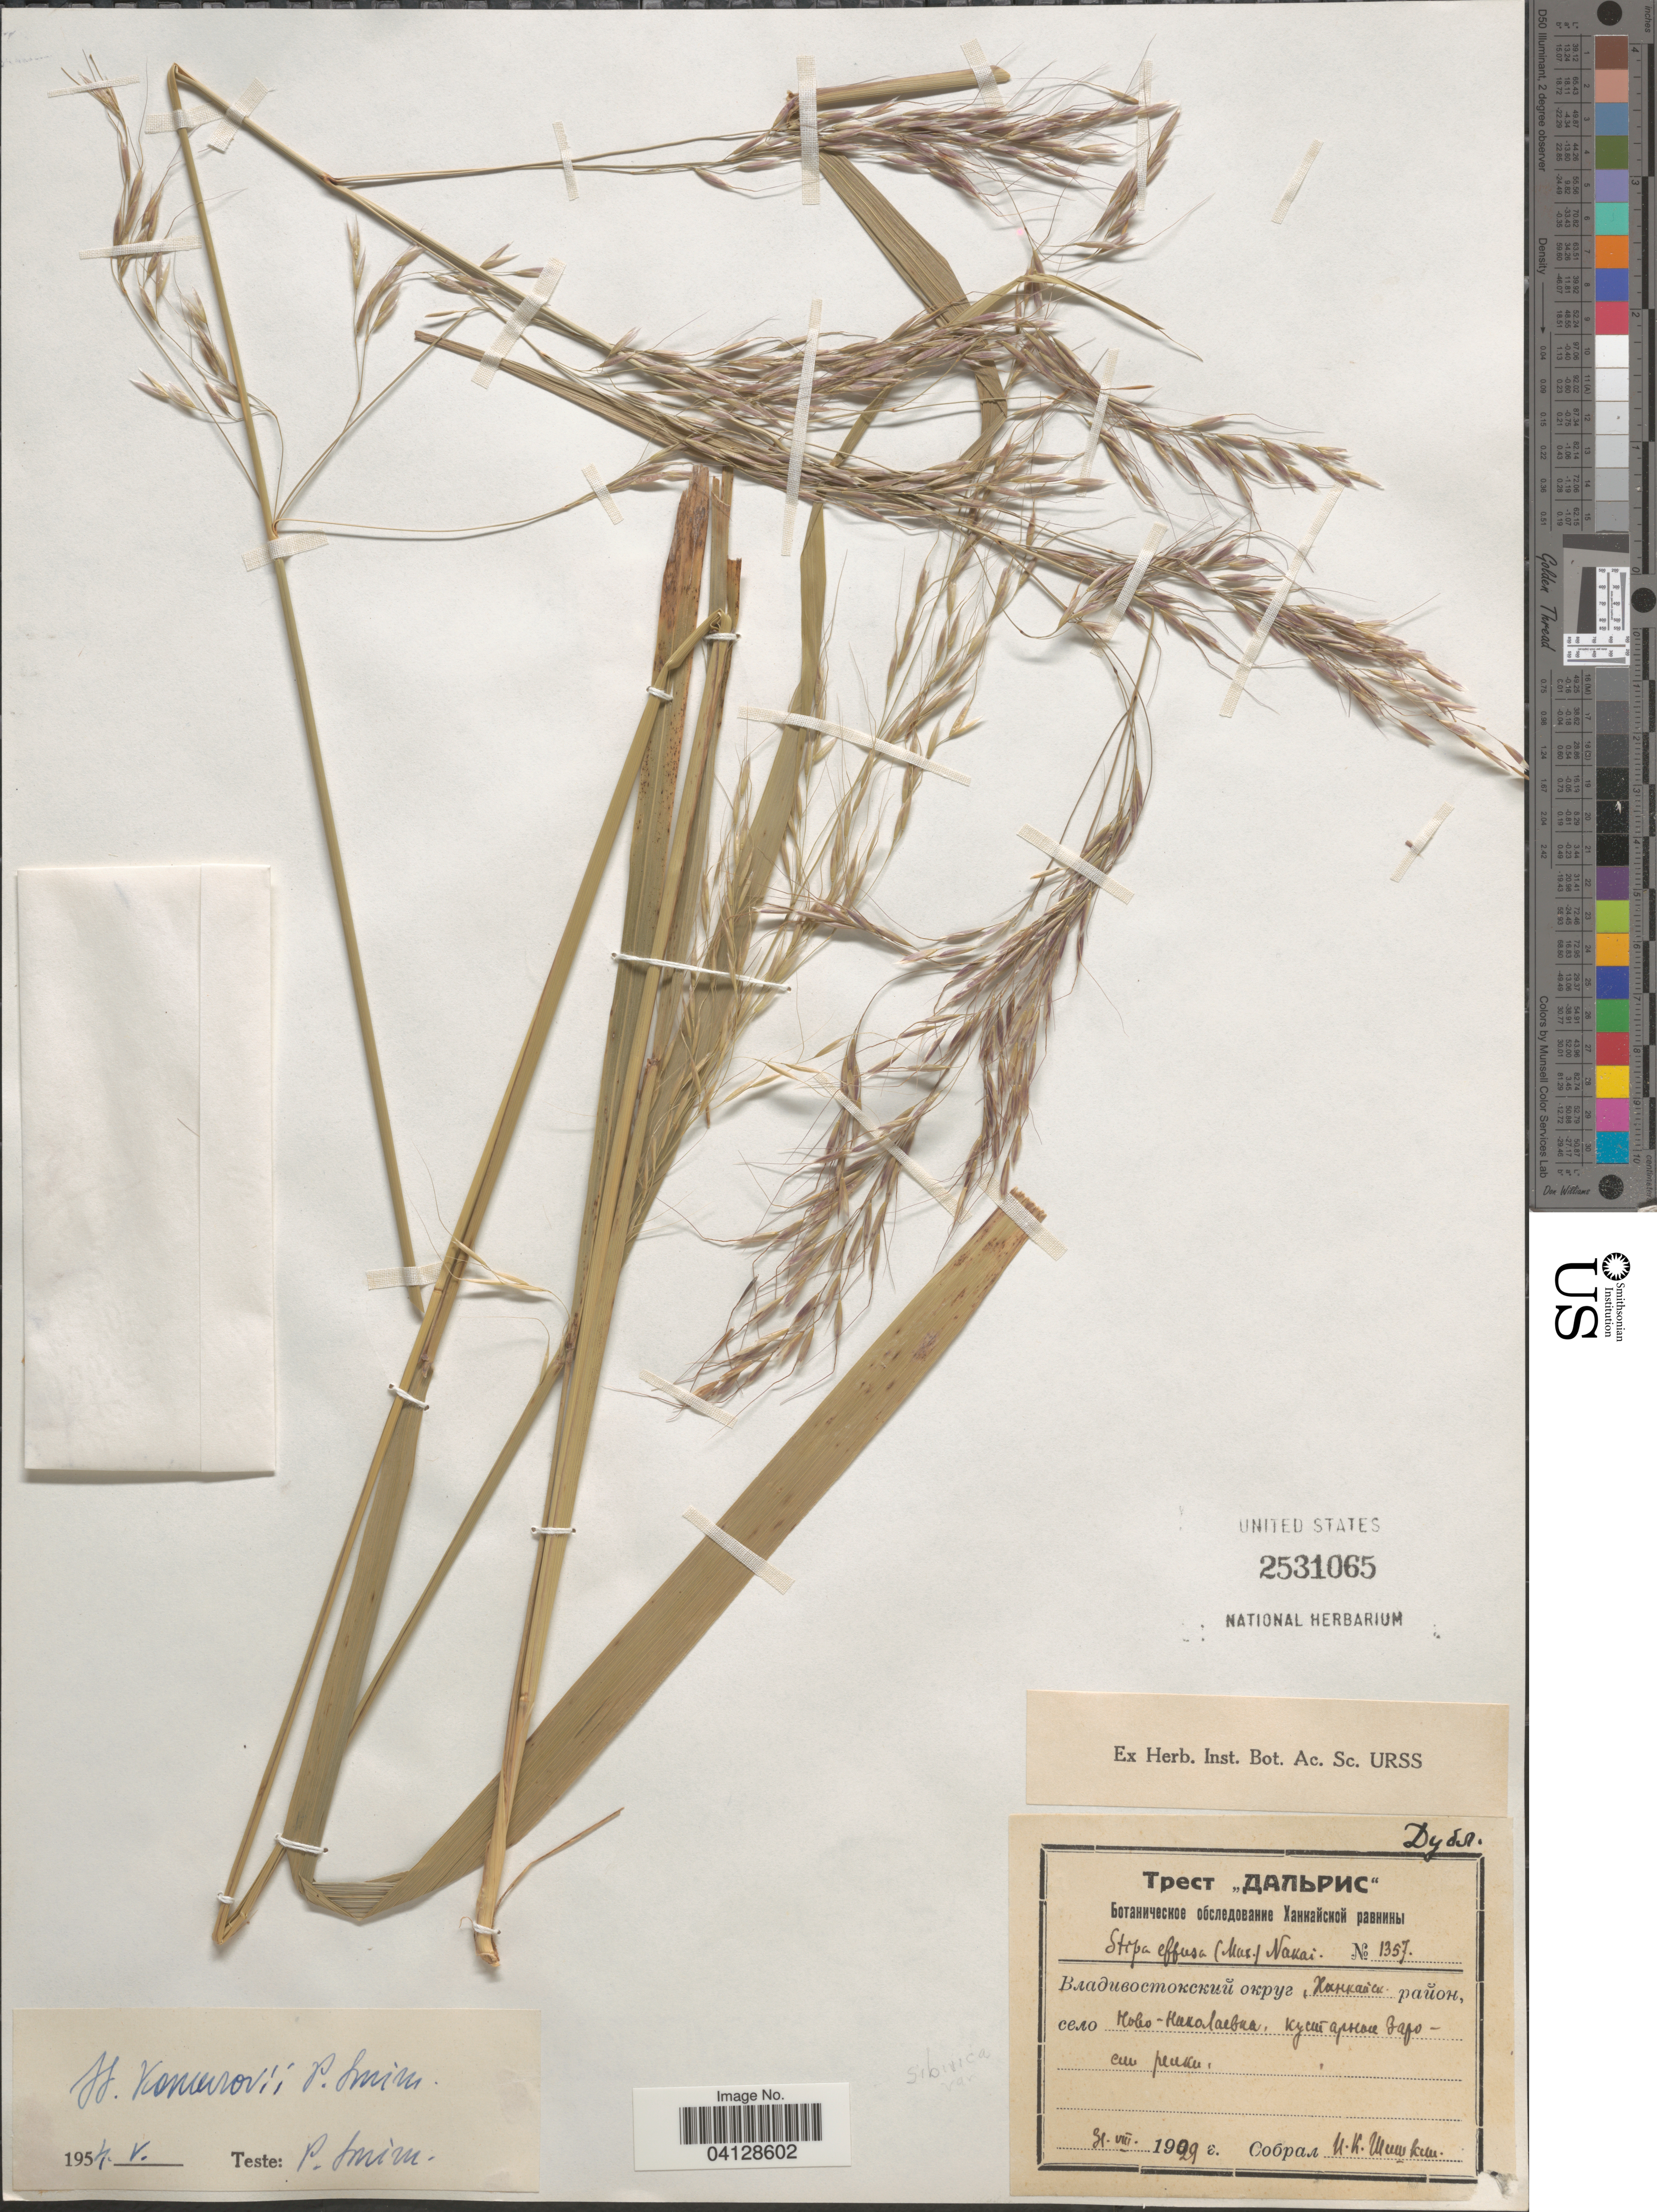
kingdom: Plantae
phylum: Tracheophyta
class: Liliopsida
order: Poales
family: Poaceae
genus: Stipa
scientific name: Stipa effusa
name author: Hughes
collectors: I. Shishkin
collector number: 13557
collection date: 1929-08-31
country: Russian Federation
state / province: Primorsky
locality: Prikhankaiskaya plains, village Novonikolayevka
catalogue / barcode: US 2531065